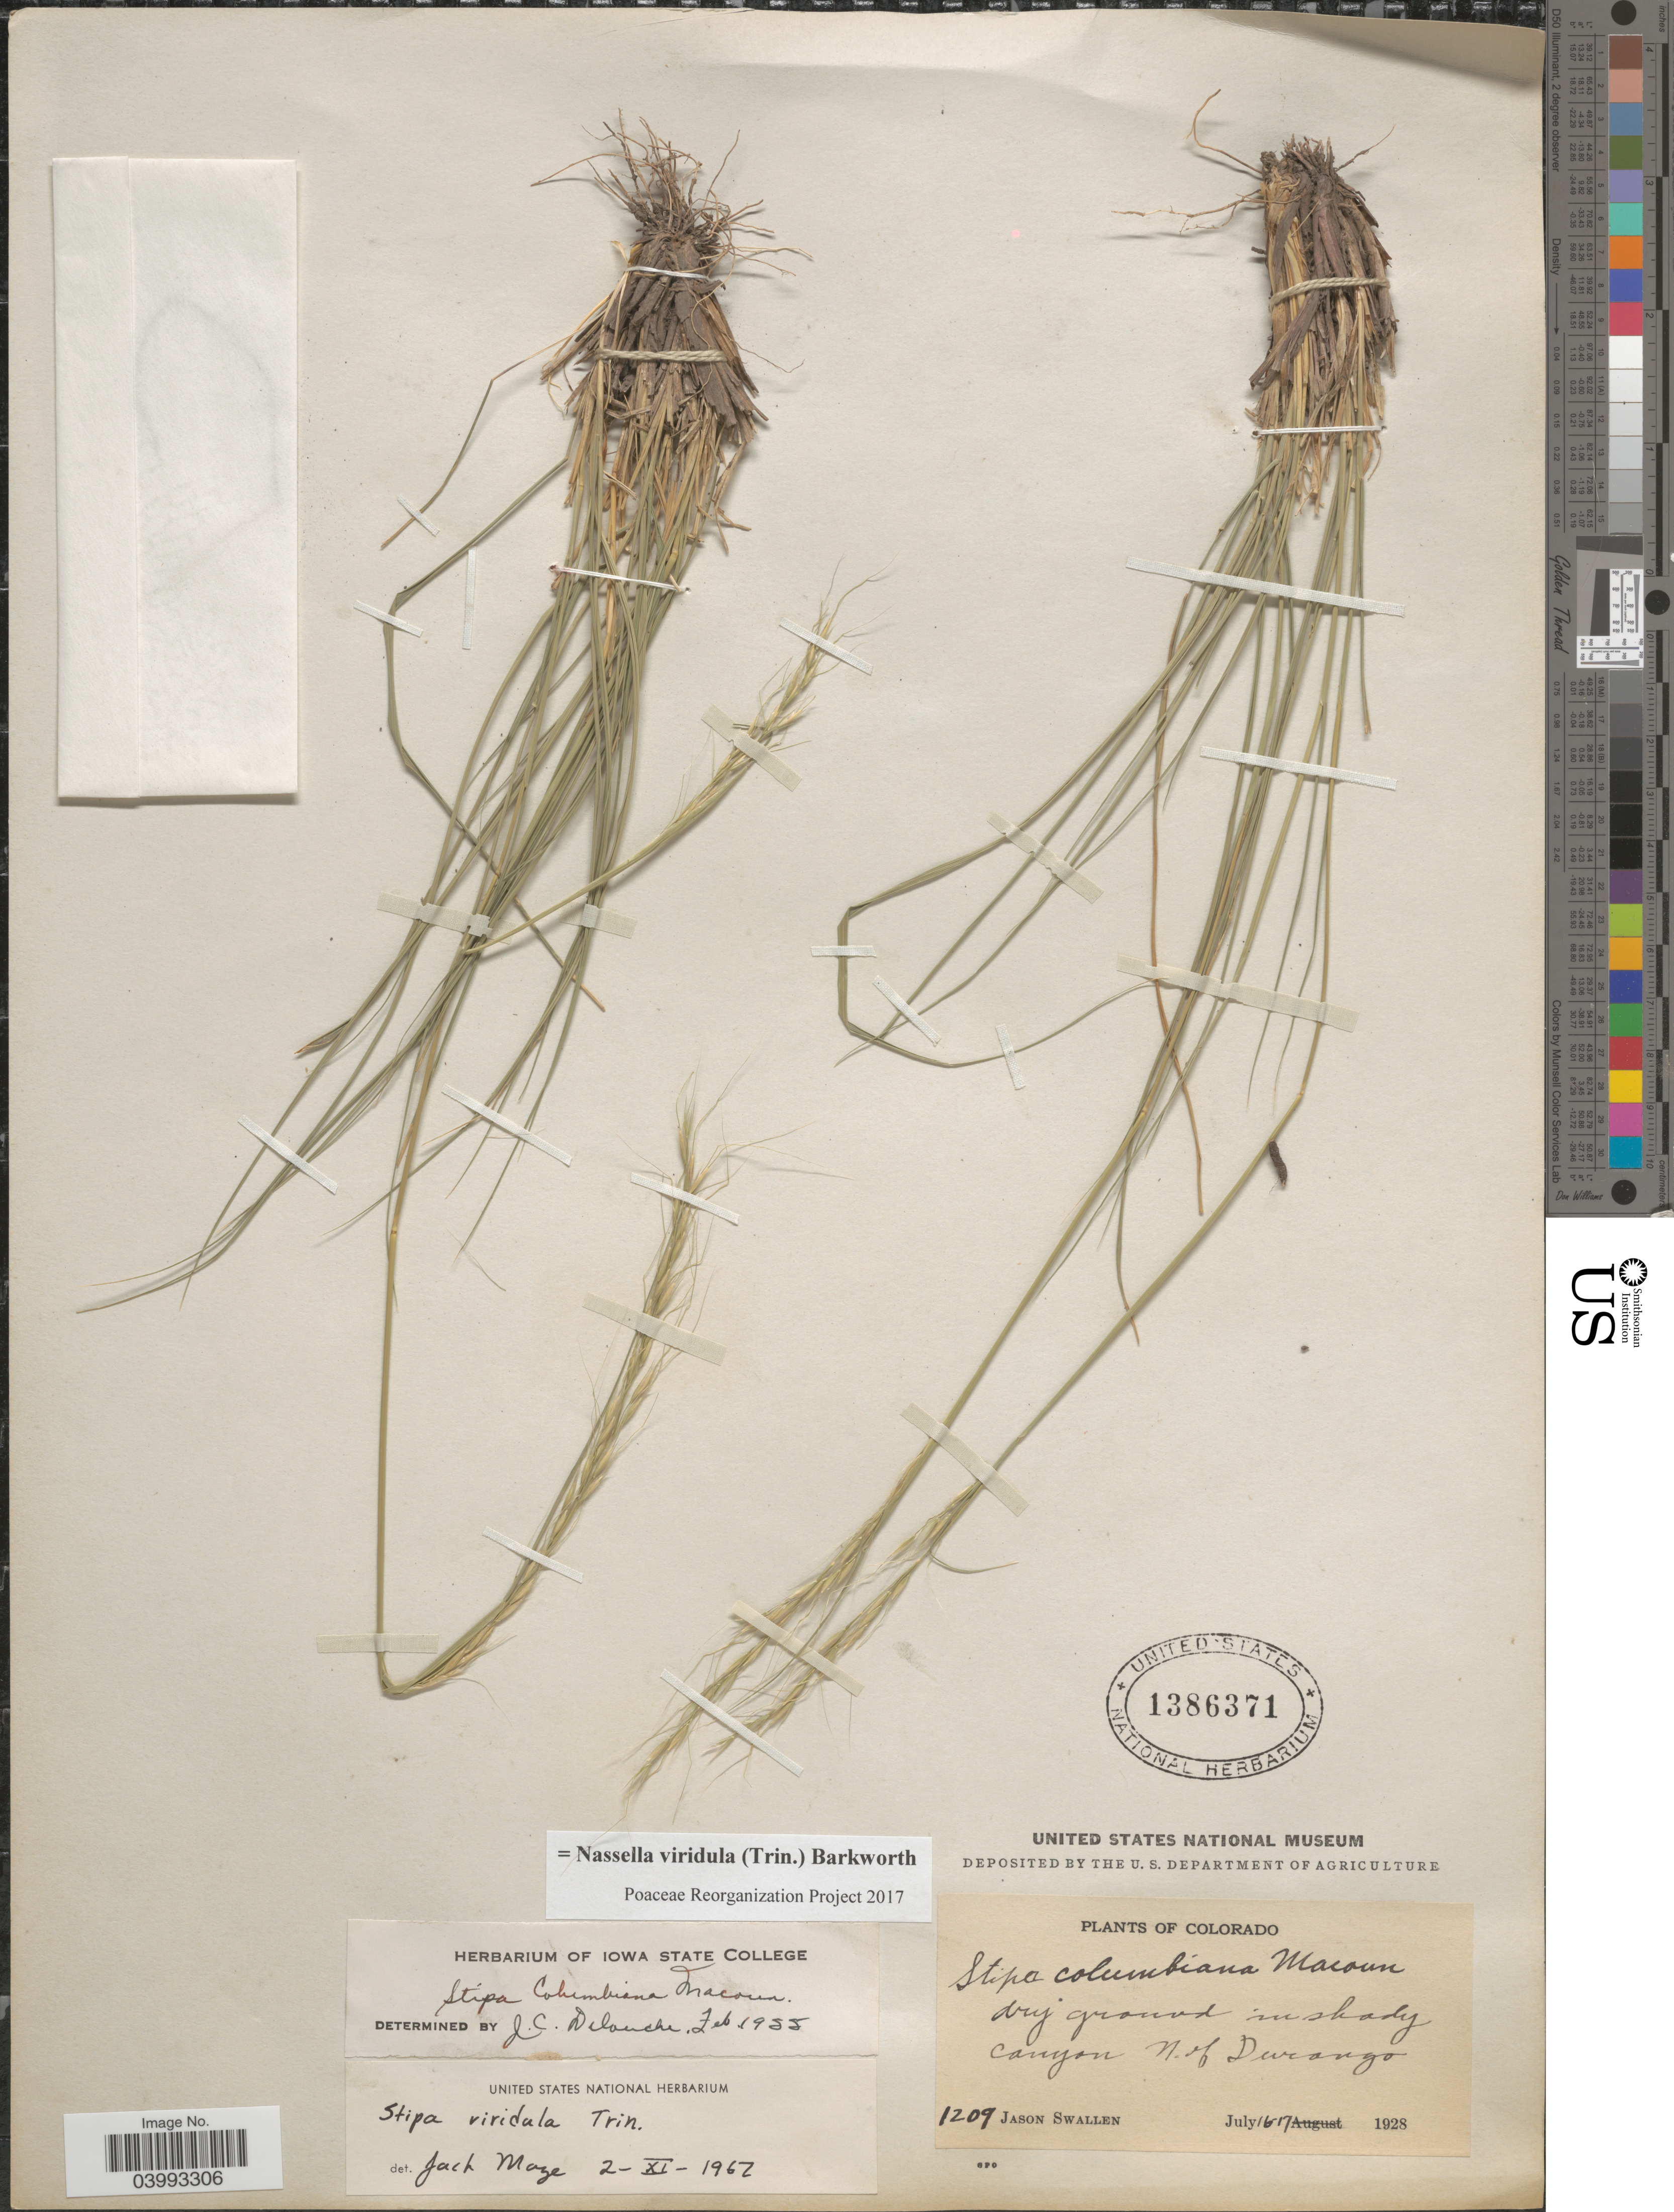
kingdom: Plantae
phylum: Tracheophyta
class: Liliopsida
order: Poales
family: Poaceae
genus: Nassella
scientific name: Nassella viridula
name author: (Trin.) Barkworth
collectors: J. R. Swallen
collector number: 1209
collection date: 1928-07-16/1928-07-17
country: United States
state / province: Colorado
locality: Dry ground in shady canyon N. of Durango.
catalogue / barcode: US 1386371